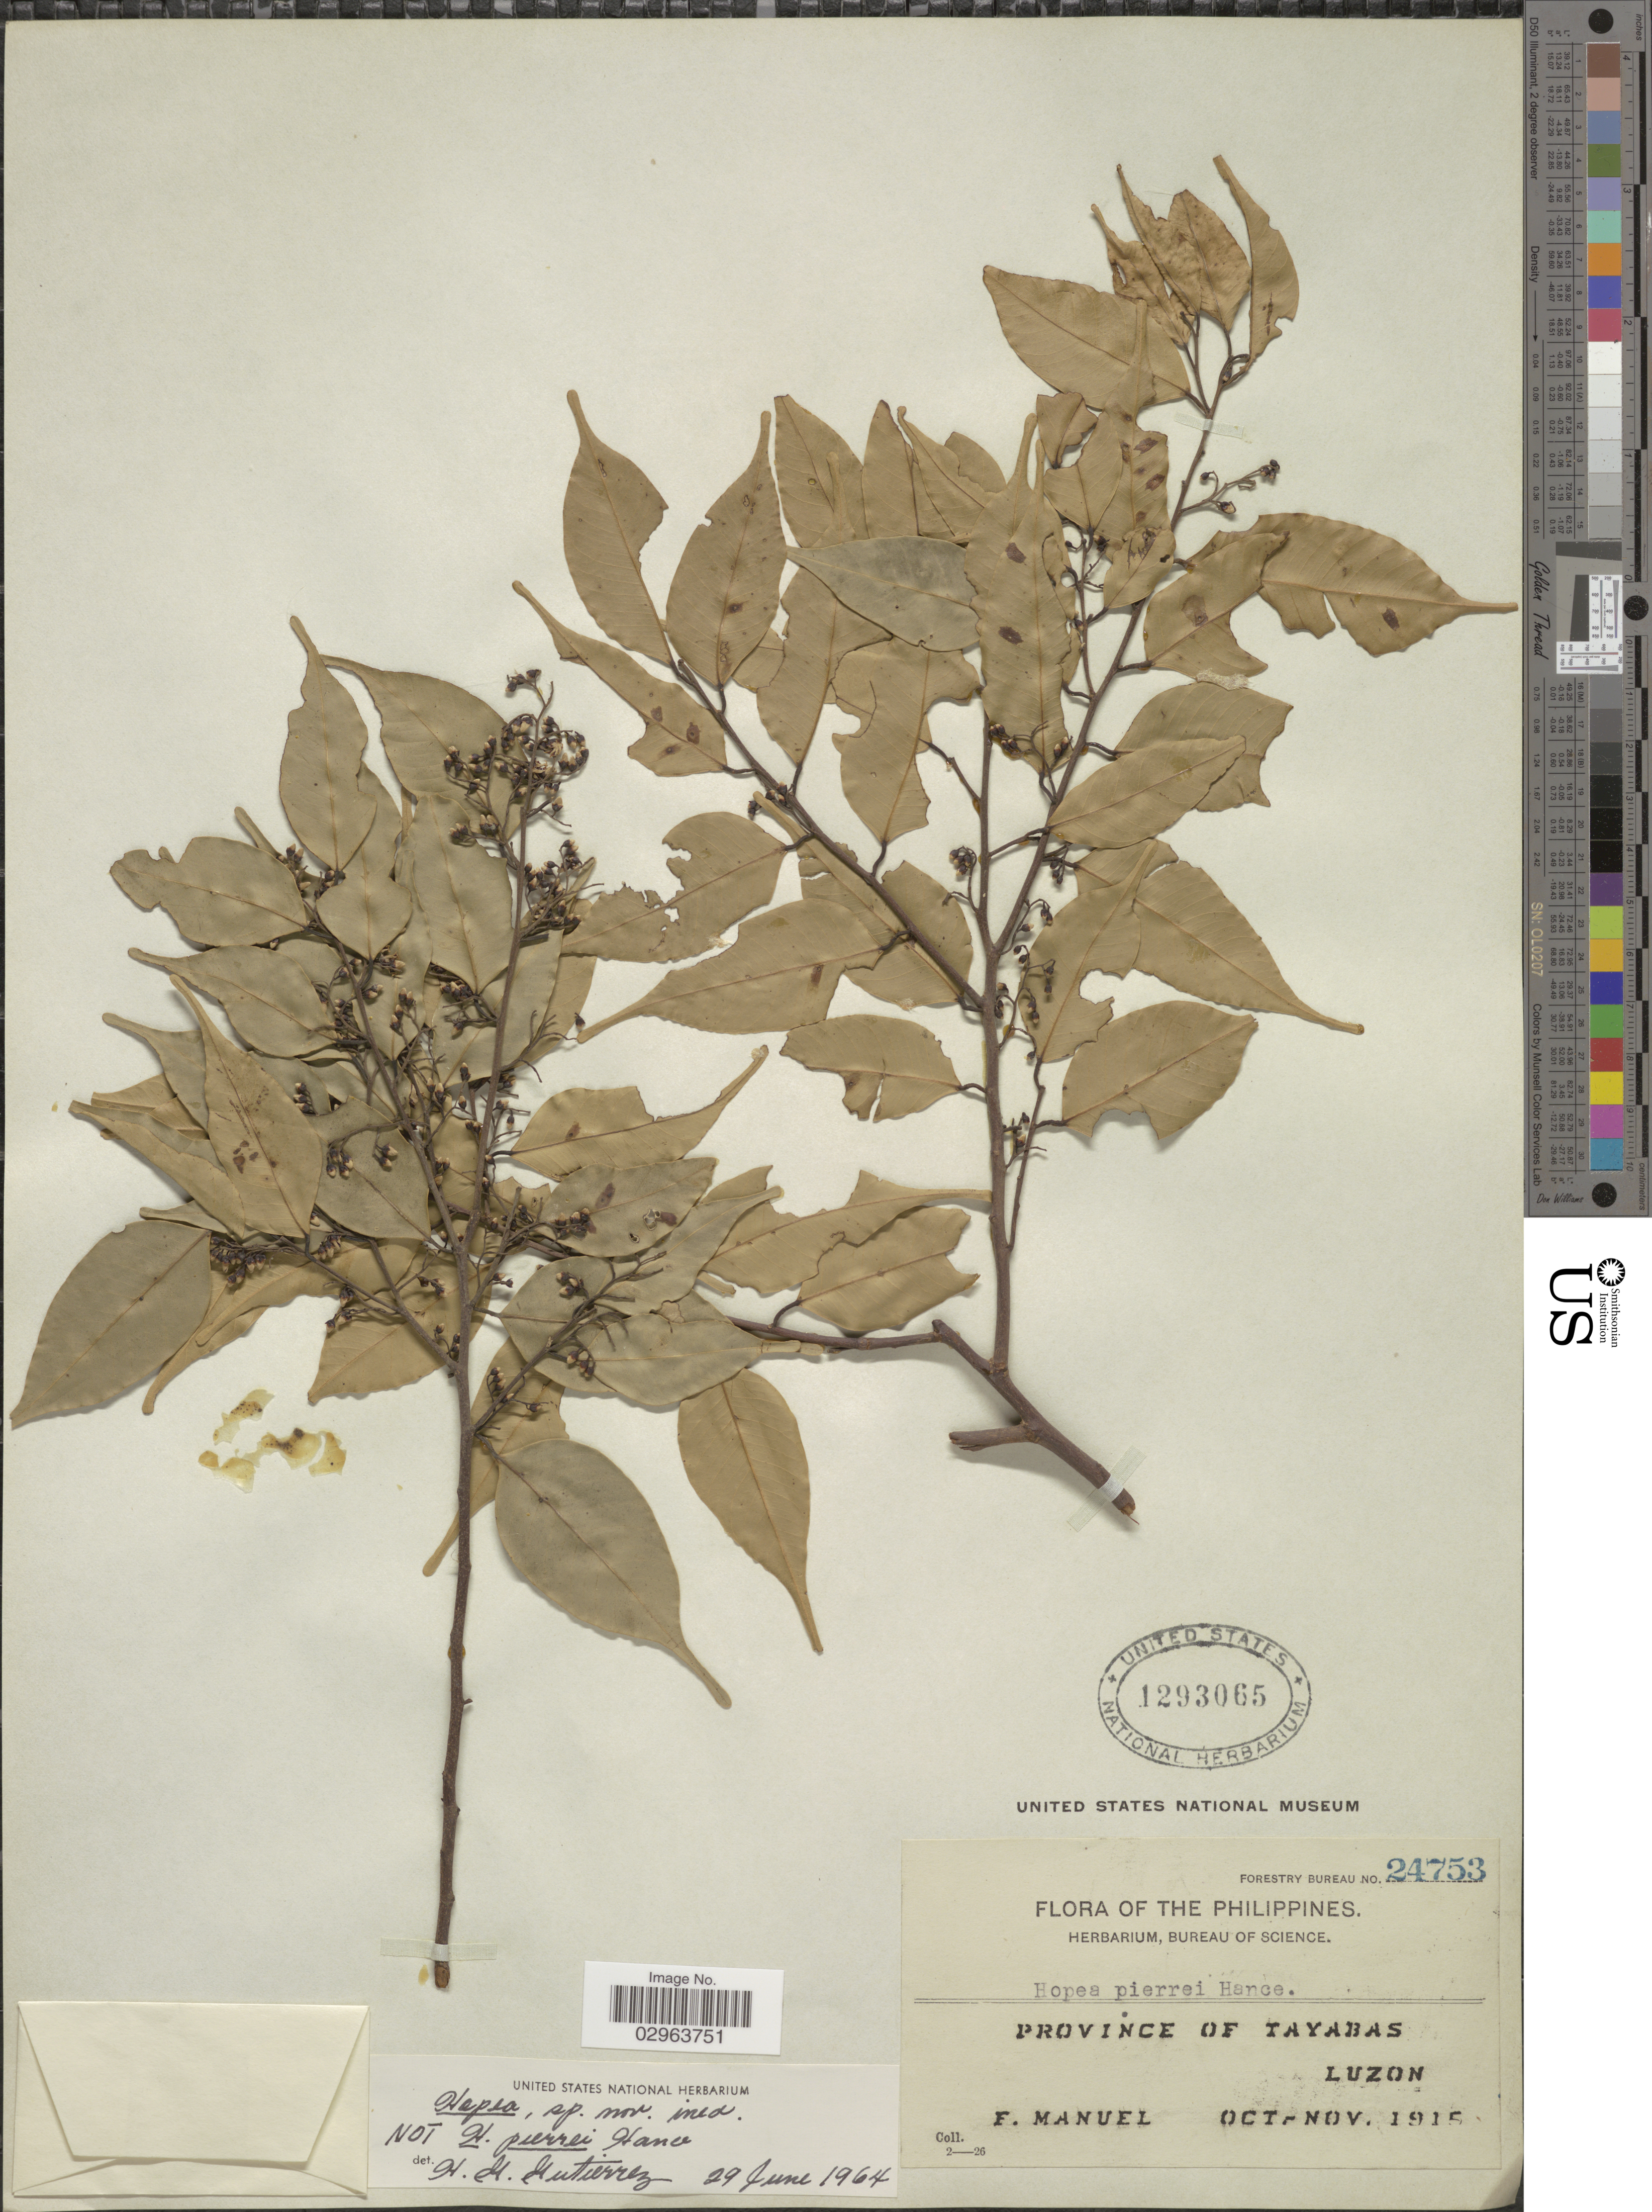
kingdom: Plantae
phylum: Tracheophyta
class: Magnoliopsida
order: Malvales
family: Dipterocarpaceae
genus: Hopea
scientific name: Hopea pierrei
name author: Hance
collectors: F. Manuel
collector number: Forestry Bureau 24753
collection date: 1915-10/1915-11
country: Philippines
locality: Province of Tayabas Luzon.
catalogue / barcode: US 1293065